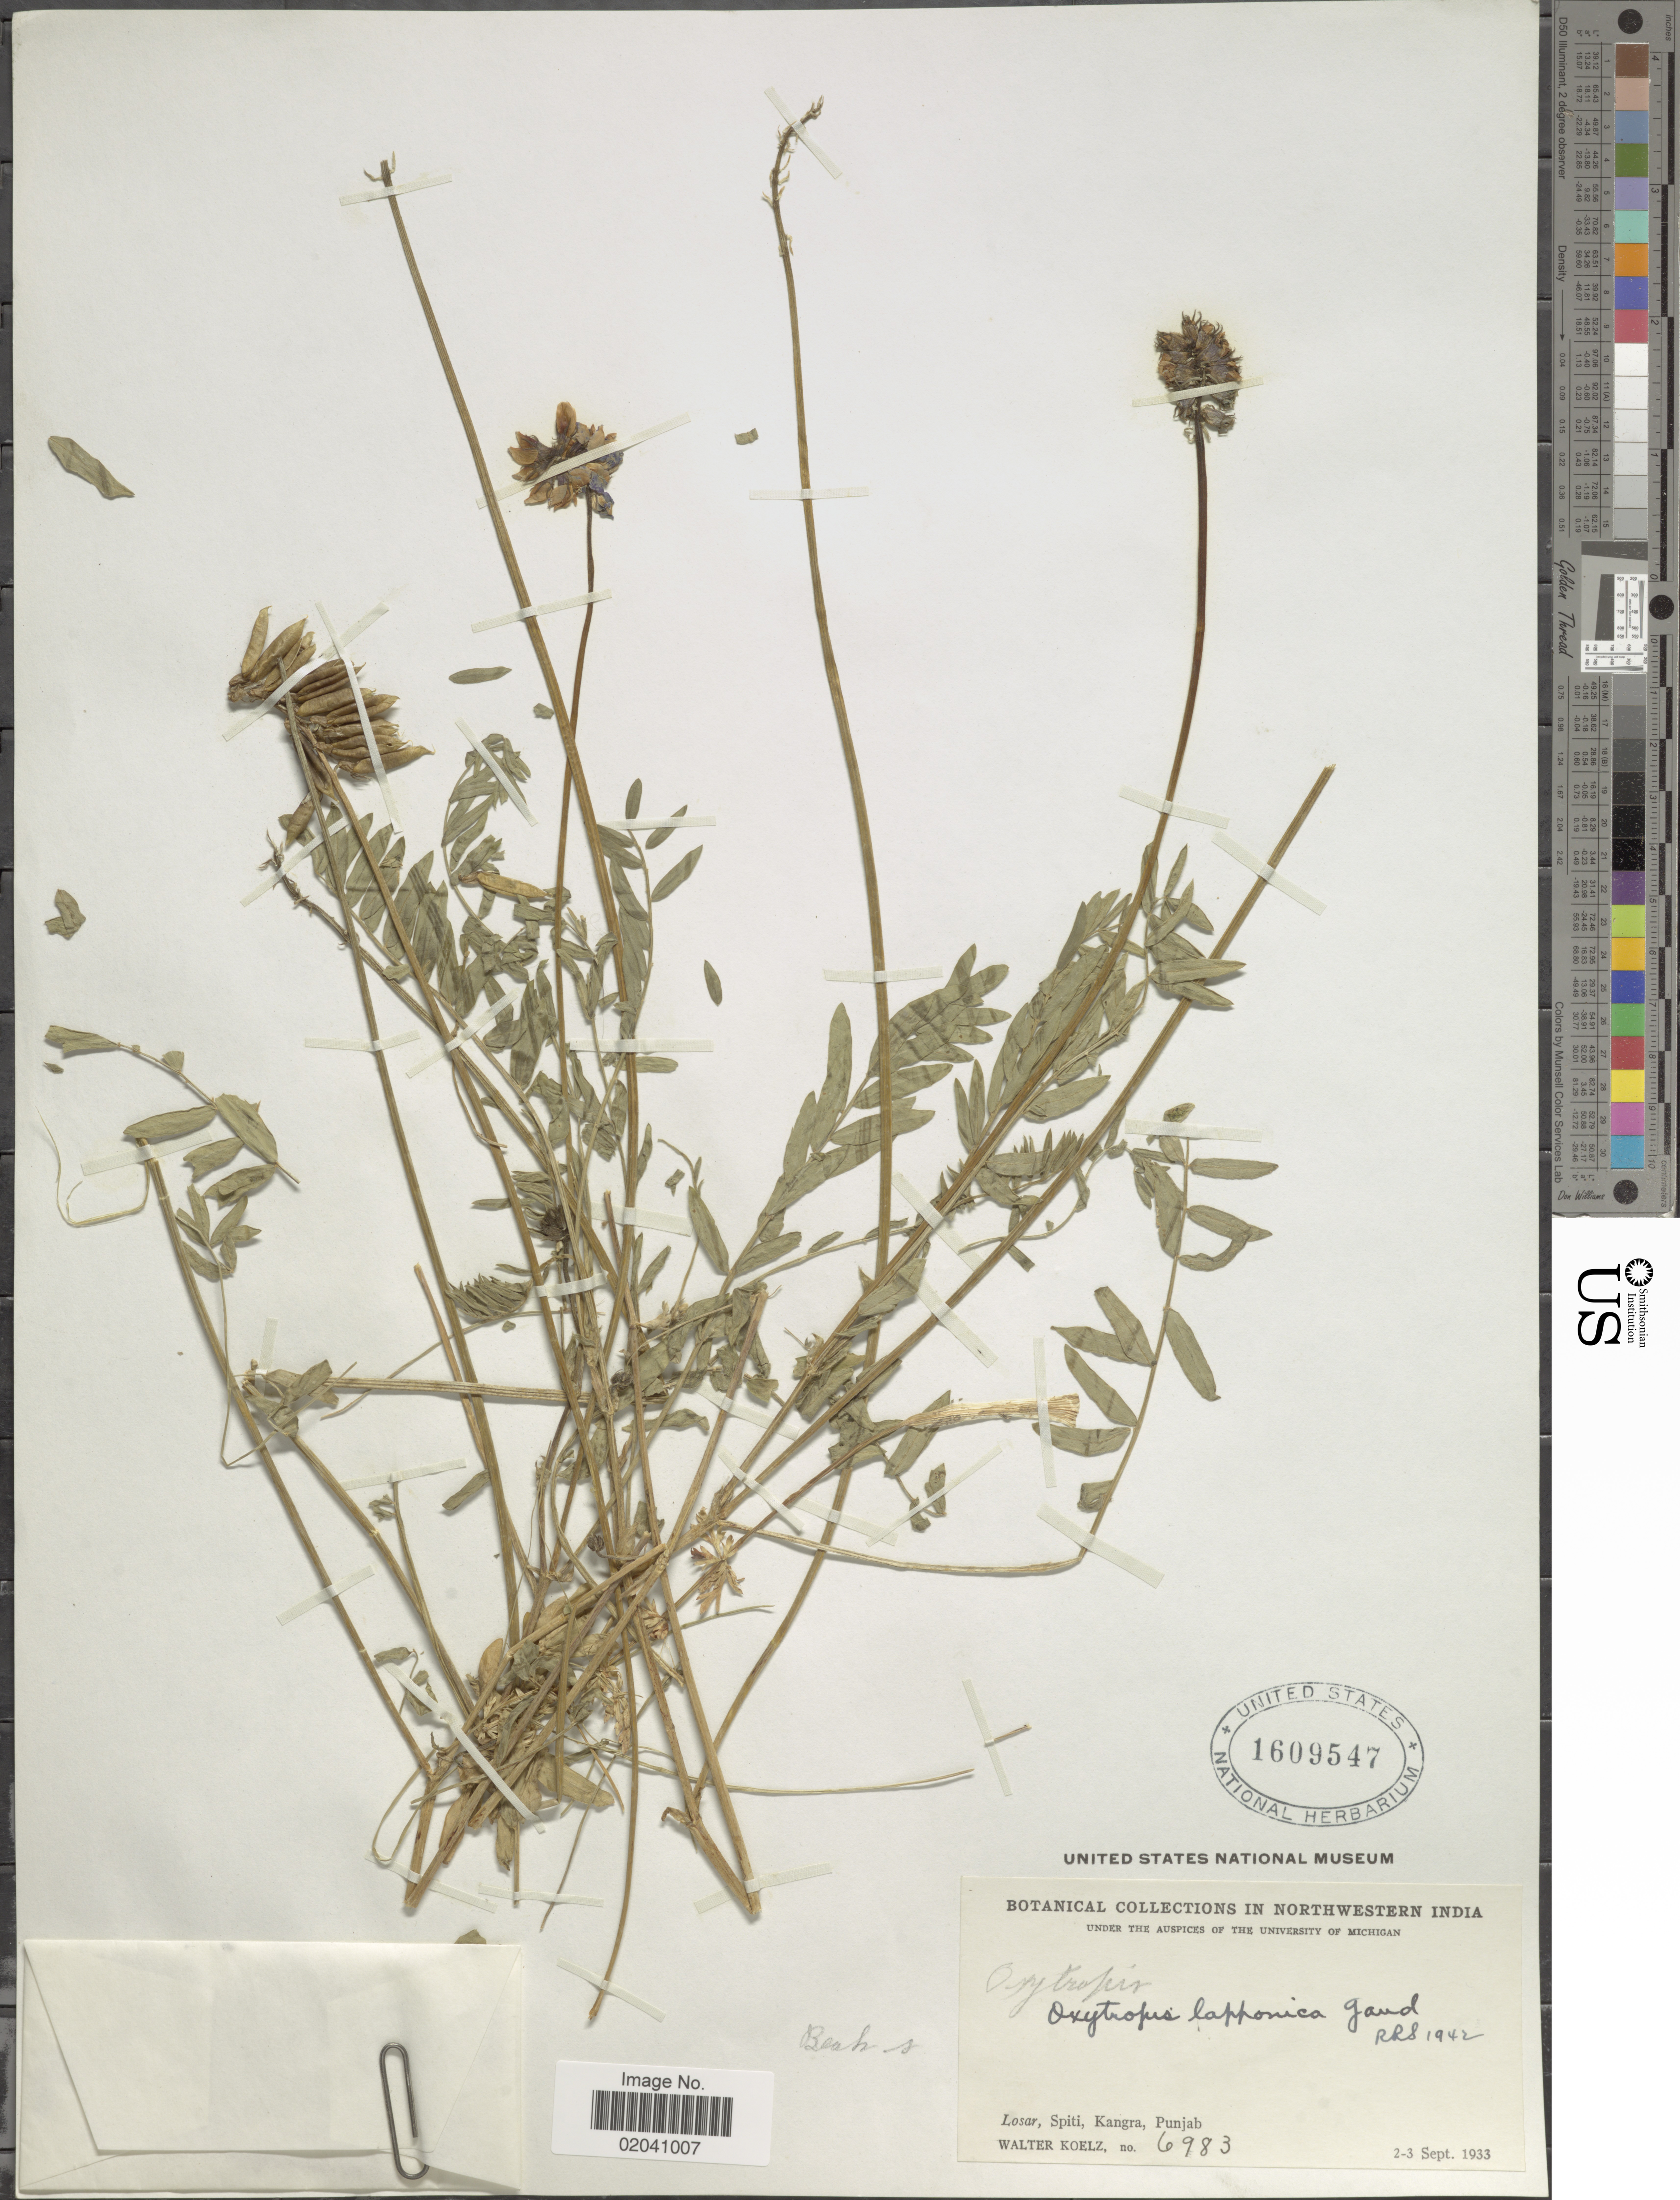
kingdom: Plantae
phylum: Tracheophyta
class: Magnoliopsida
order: Fabales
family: Fabaceae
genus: Oxytropis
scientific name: Oxytropis lapponica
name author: (Wahlenb.) Gay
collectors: W. N. Koelz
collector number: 6983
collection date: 1933-09-02/1933-09-03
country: India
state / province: Punjab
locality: Northwestern India, Losar, Spiti, Kangra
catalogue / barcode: US 1609547